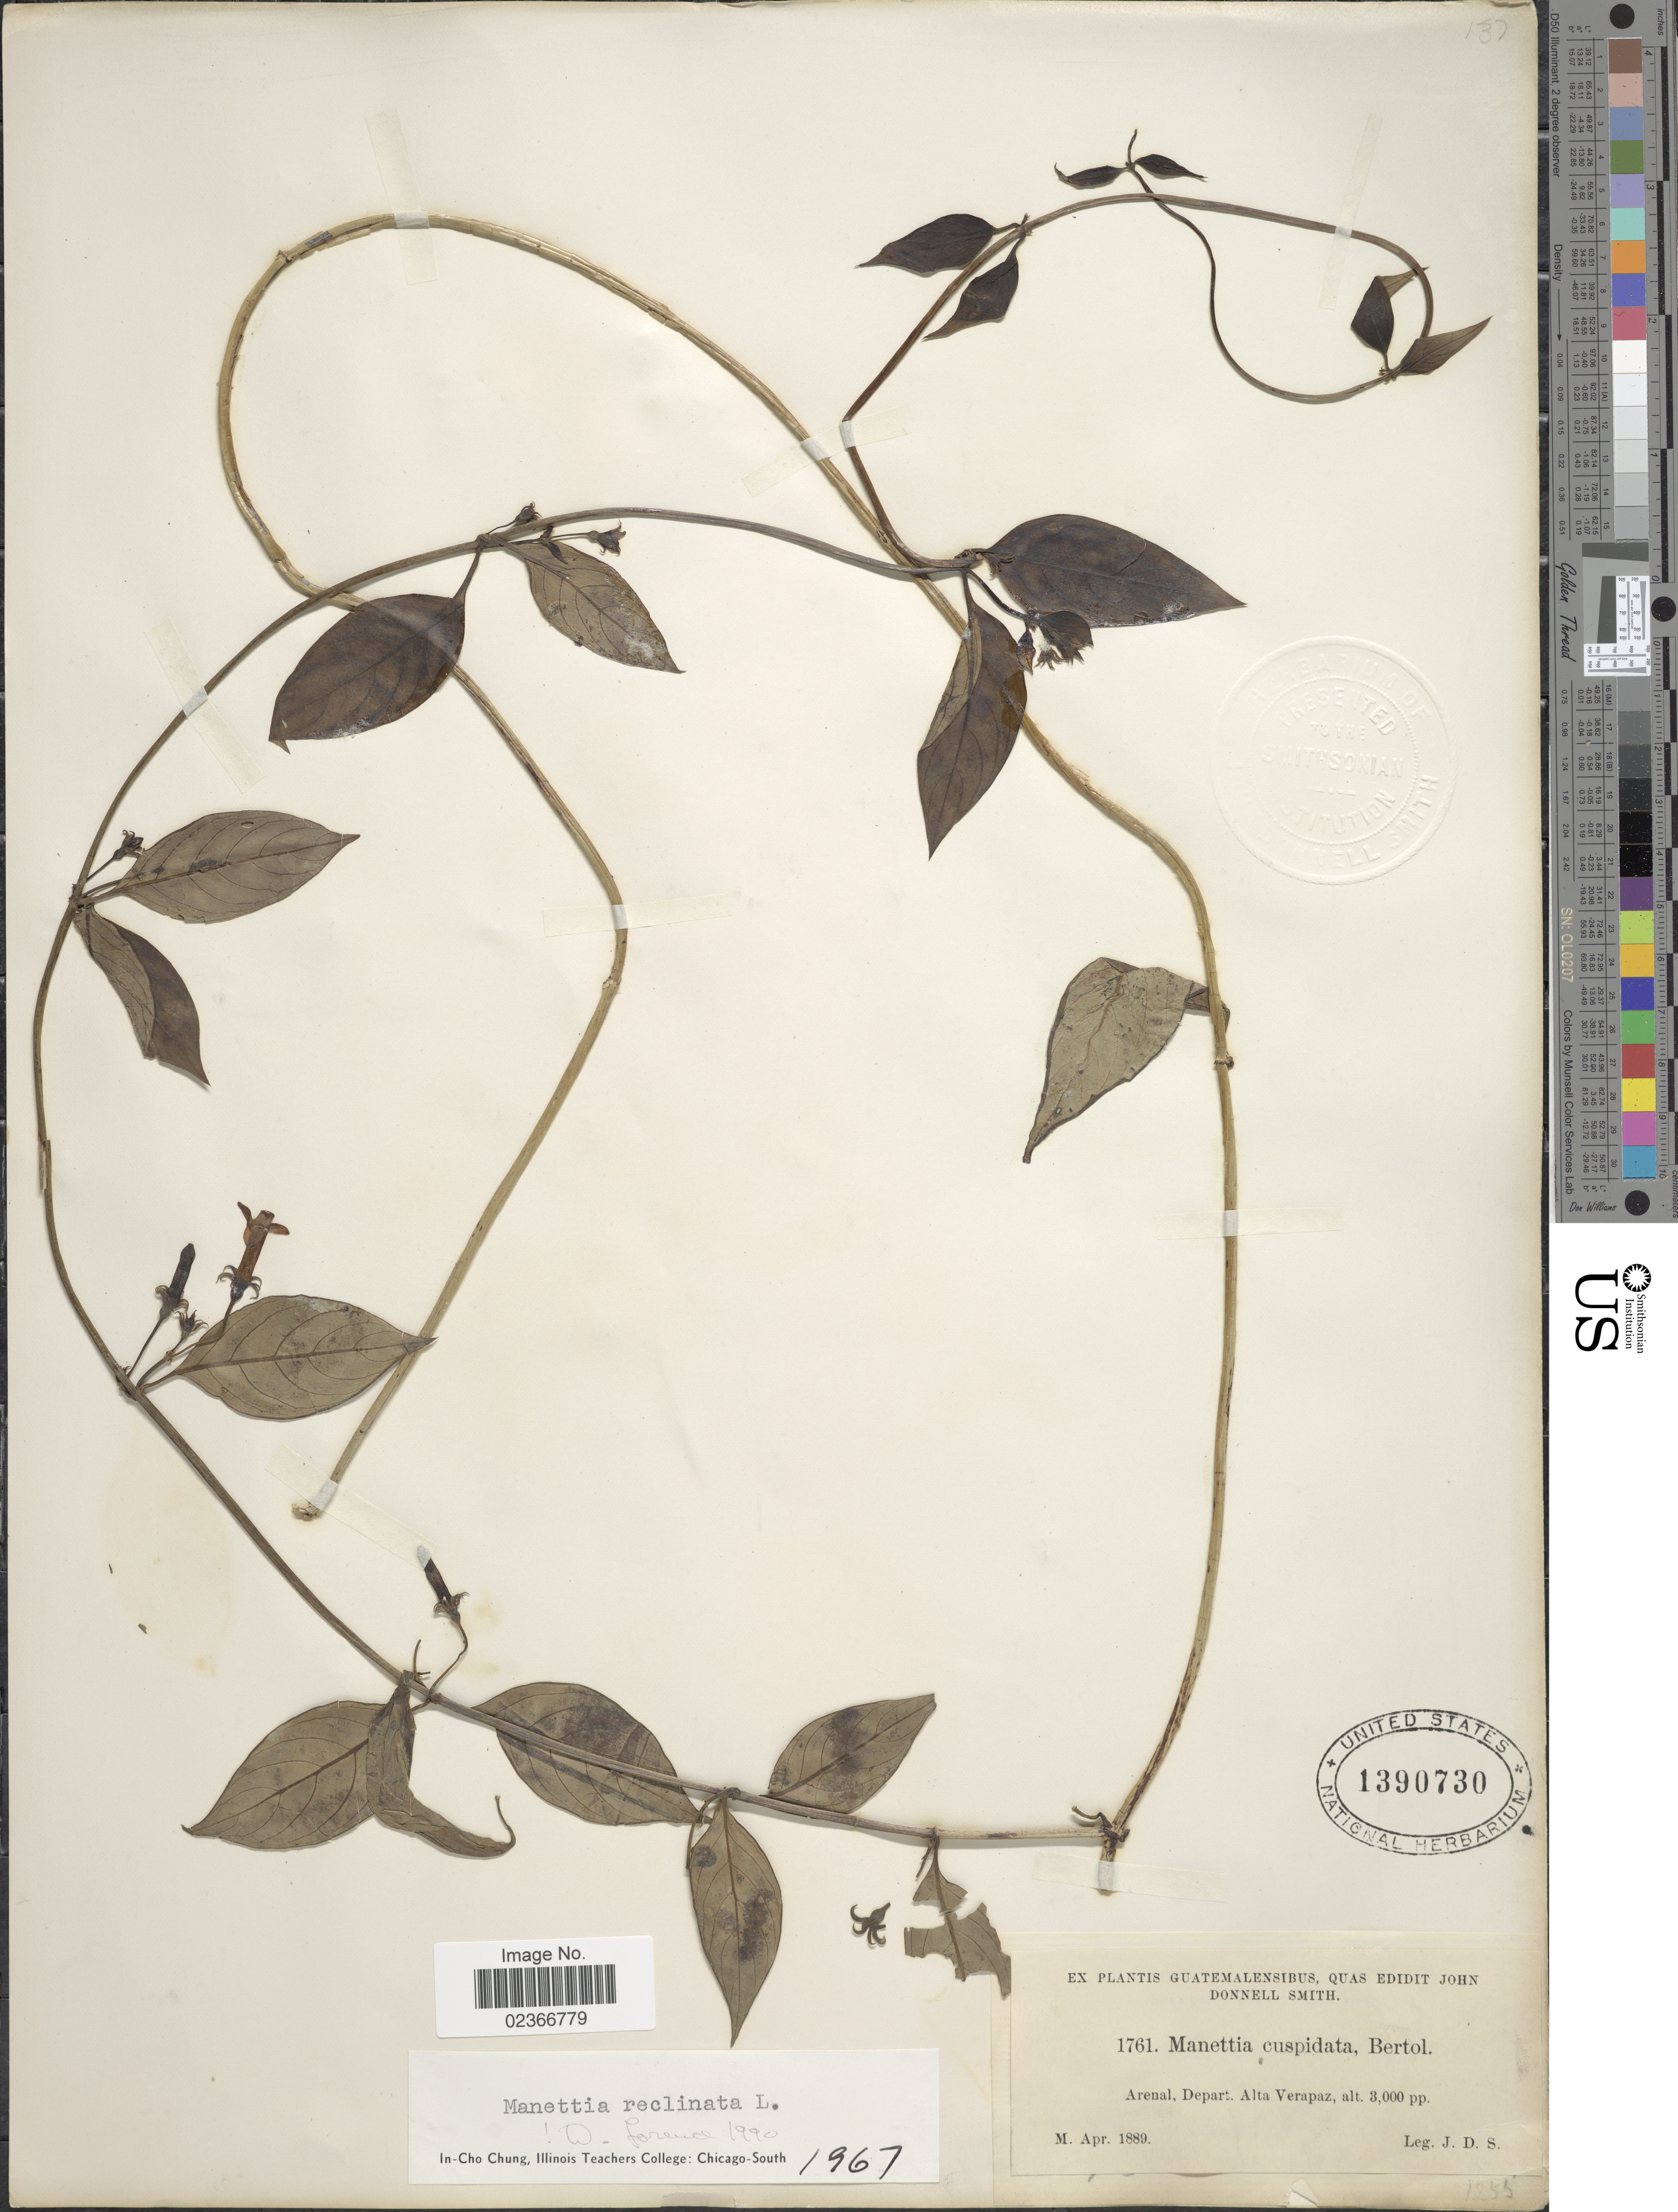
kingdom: Plantae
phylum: Tracheophyta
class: Magnoliopsida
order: Gentianales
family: Rubiaceae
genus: Manettia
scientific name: Manettia reclinata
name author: L.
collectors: J. Donnell Smith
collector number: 1761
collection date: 1889-04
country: Guatemala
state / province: Alta Verapaz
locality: Arenal, Depart. Alta Verapaz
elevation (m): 914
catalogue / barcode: US 1390730